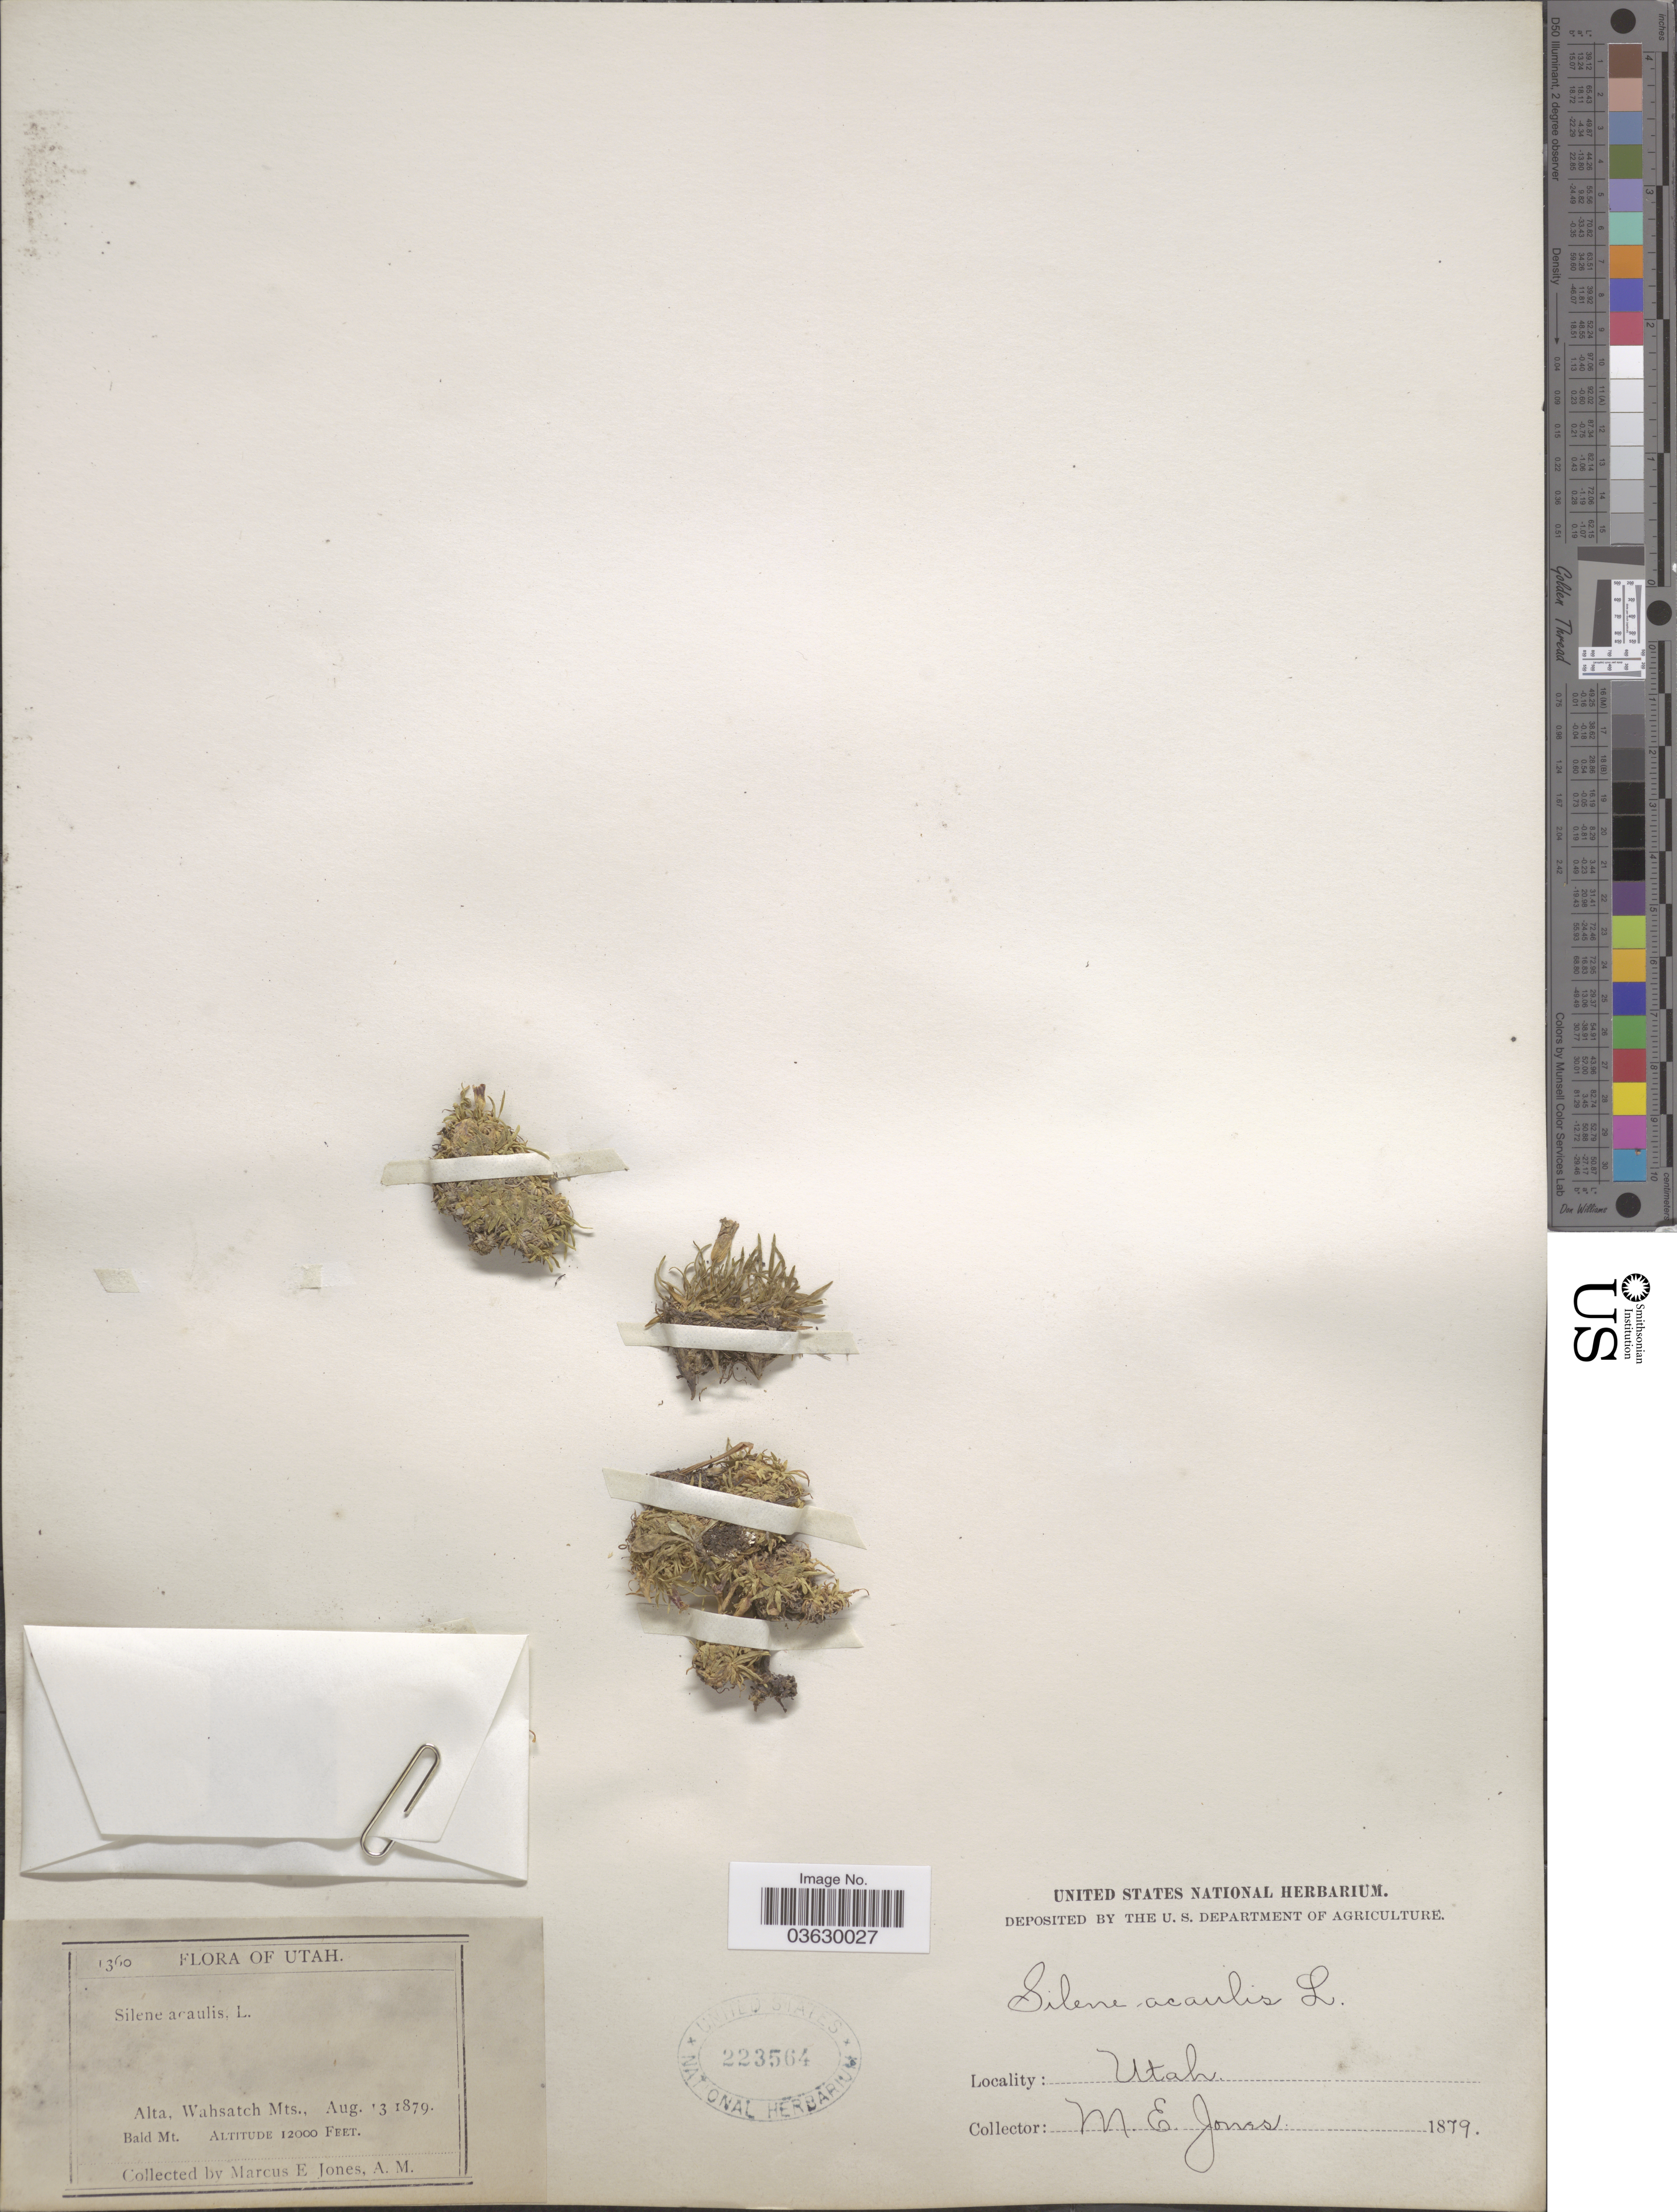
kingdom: Plantae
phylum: Tracheophyta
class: Magnoliopsida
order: Caryophyllales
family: Caryophyllaceae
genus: Silene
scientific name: Silene acaulis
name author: (L.) Jacq.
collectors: M. E. Jones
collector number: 1360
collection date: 1879-08-03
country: United States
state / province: Utah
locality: Alta, Wahsatch Mts. Bald Mt.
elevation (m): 3658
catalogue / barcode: US 223564